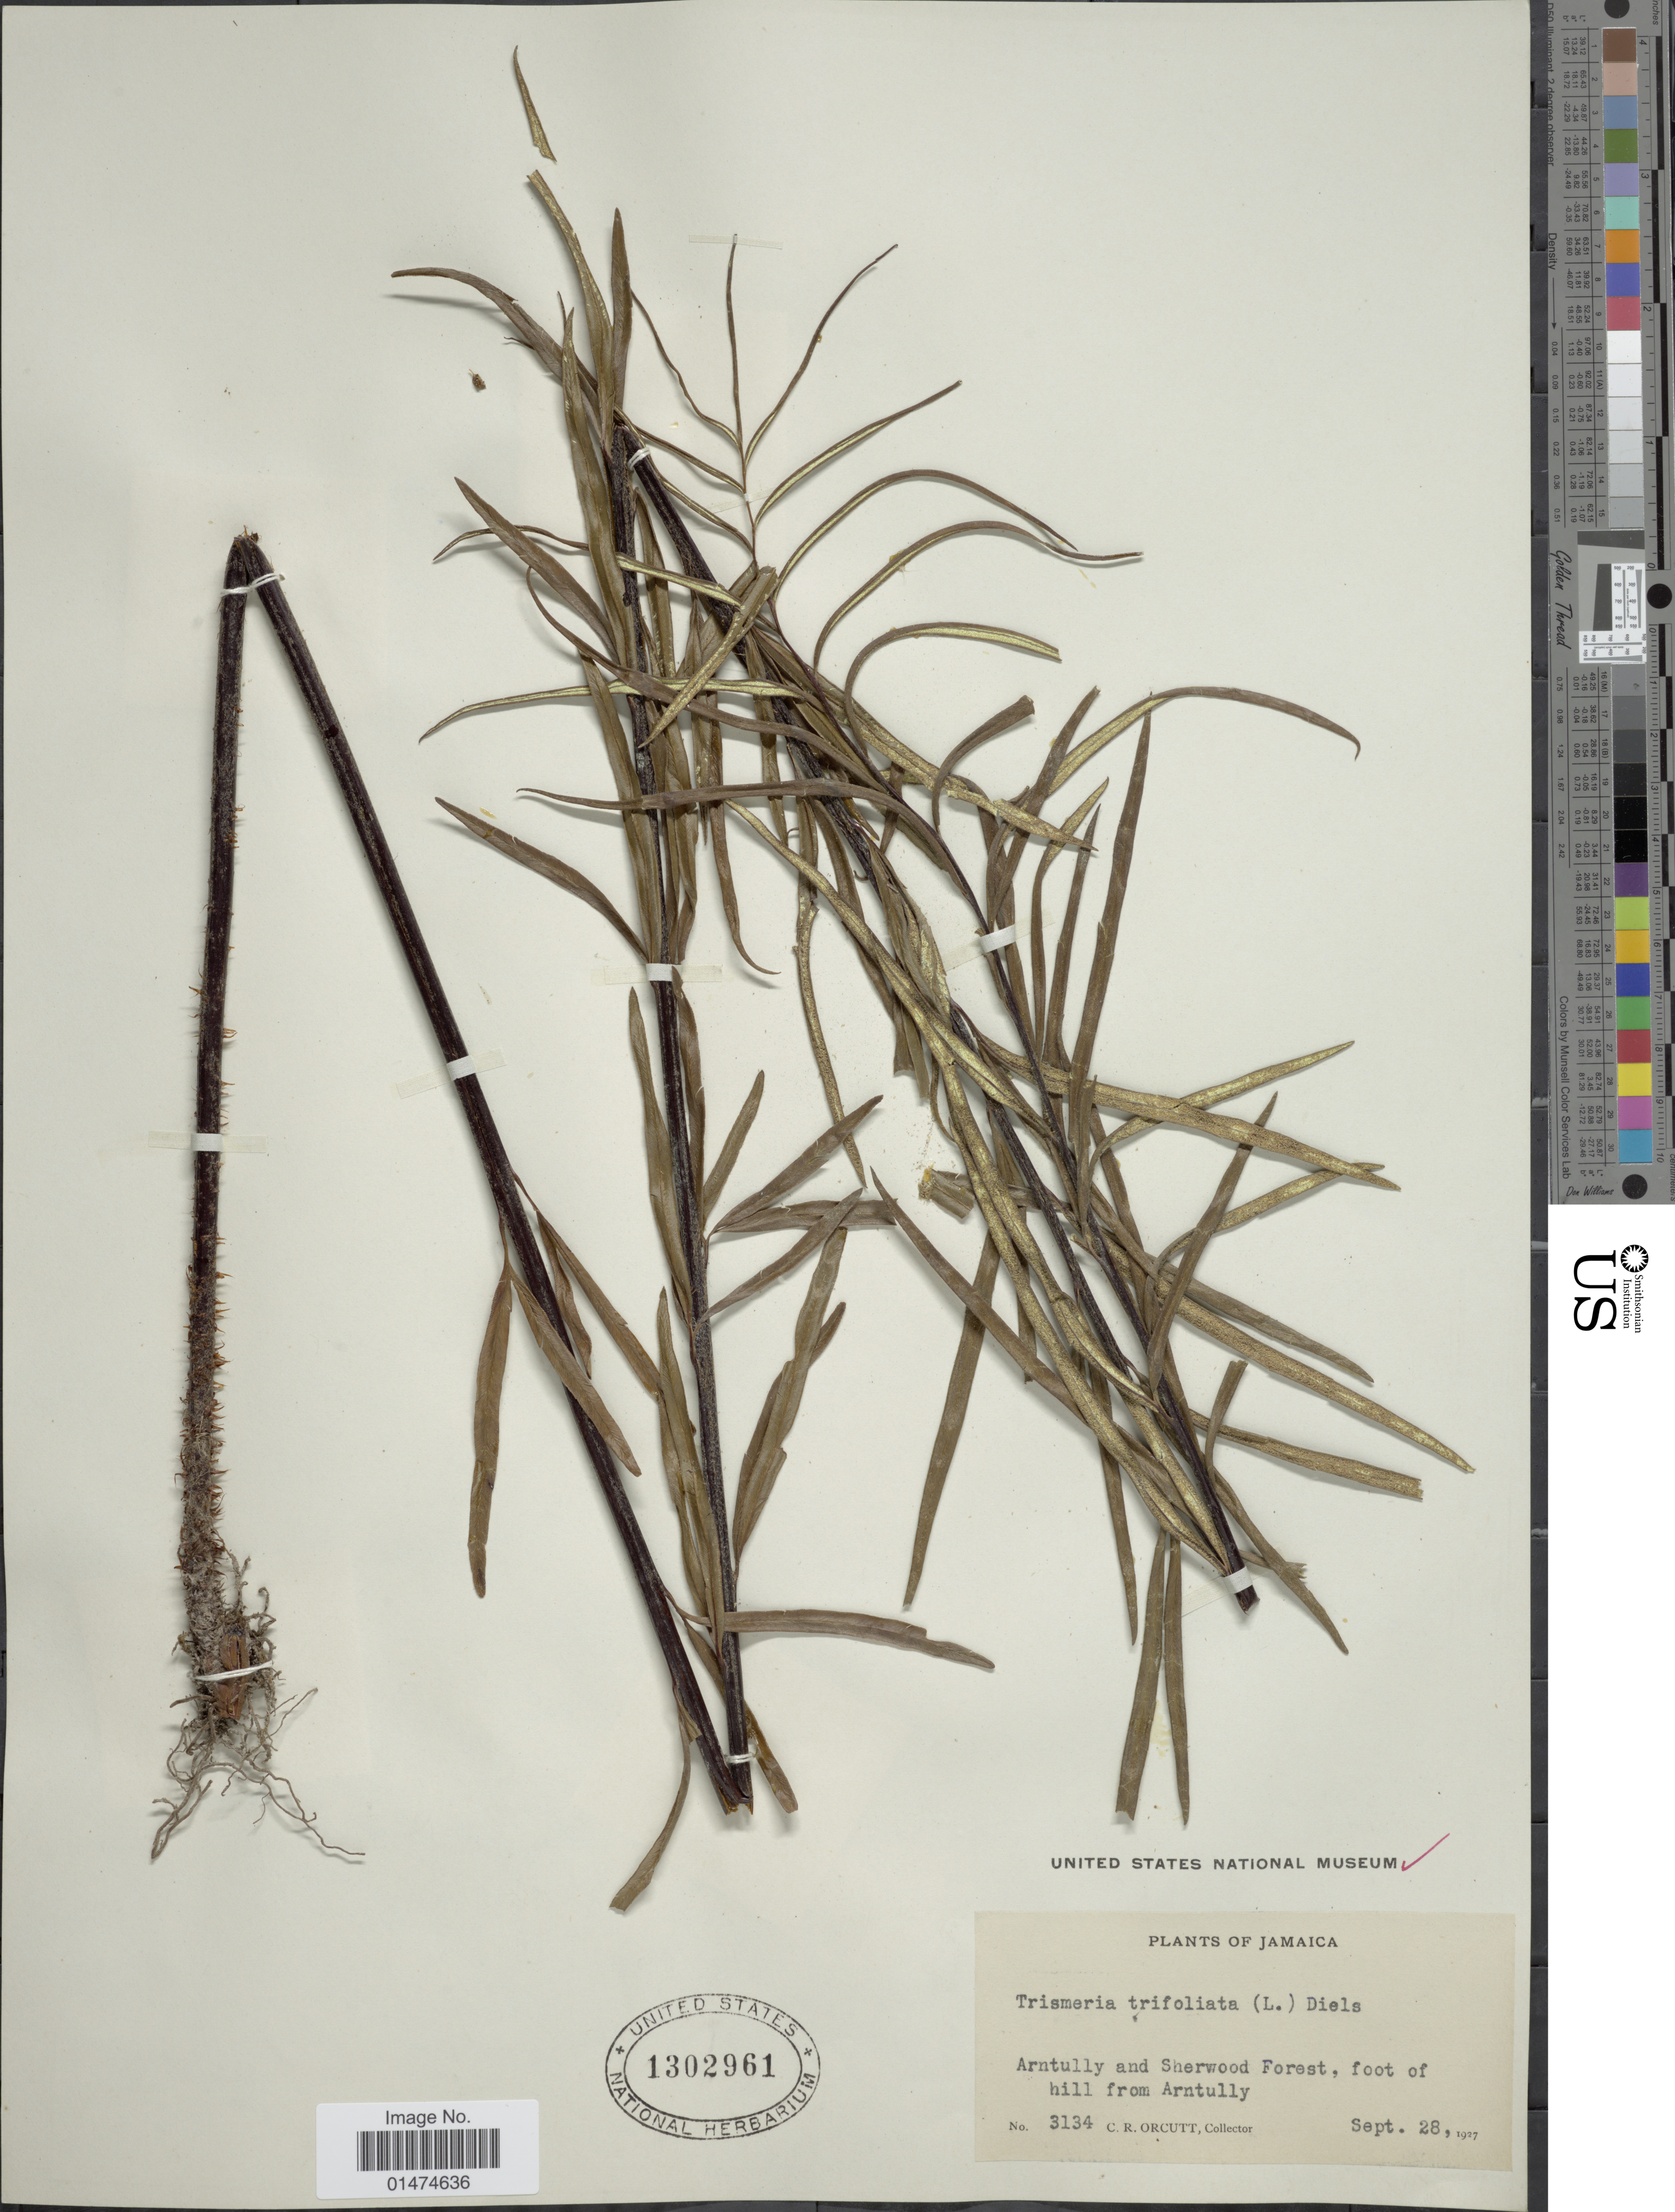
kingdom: Plantae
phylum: Tracheophyta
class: Polypodiopsida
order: Polypodiales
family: Pteridaceae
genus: Pityrogramma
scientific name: Pityrogramma trifoliata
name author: (L.) R.M. Tryon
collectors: C. R. Orcutt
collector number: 3134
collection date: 1927-09-28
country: Jamaica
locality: Jamaica, Arntully and Sherwood Forest, foot of hill from Arntully.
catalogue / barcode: US 1302961